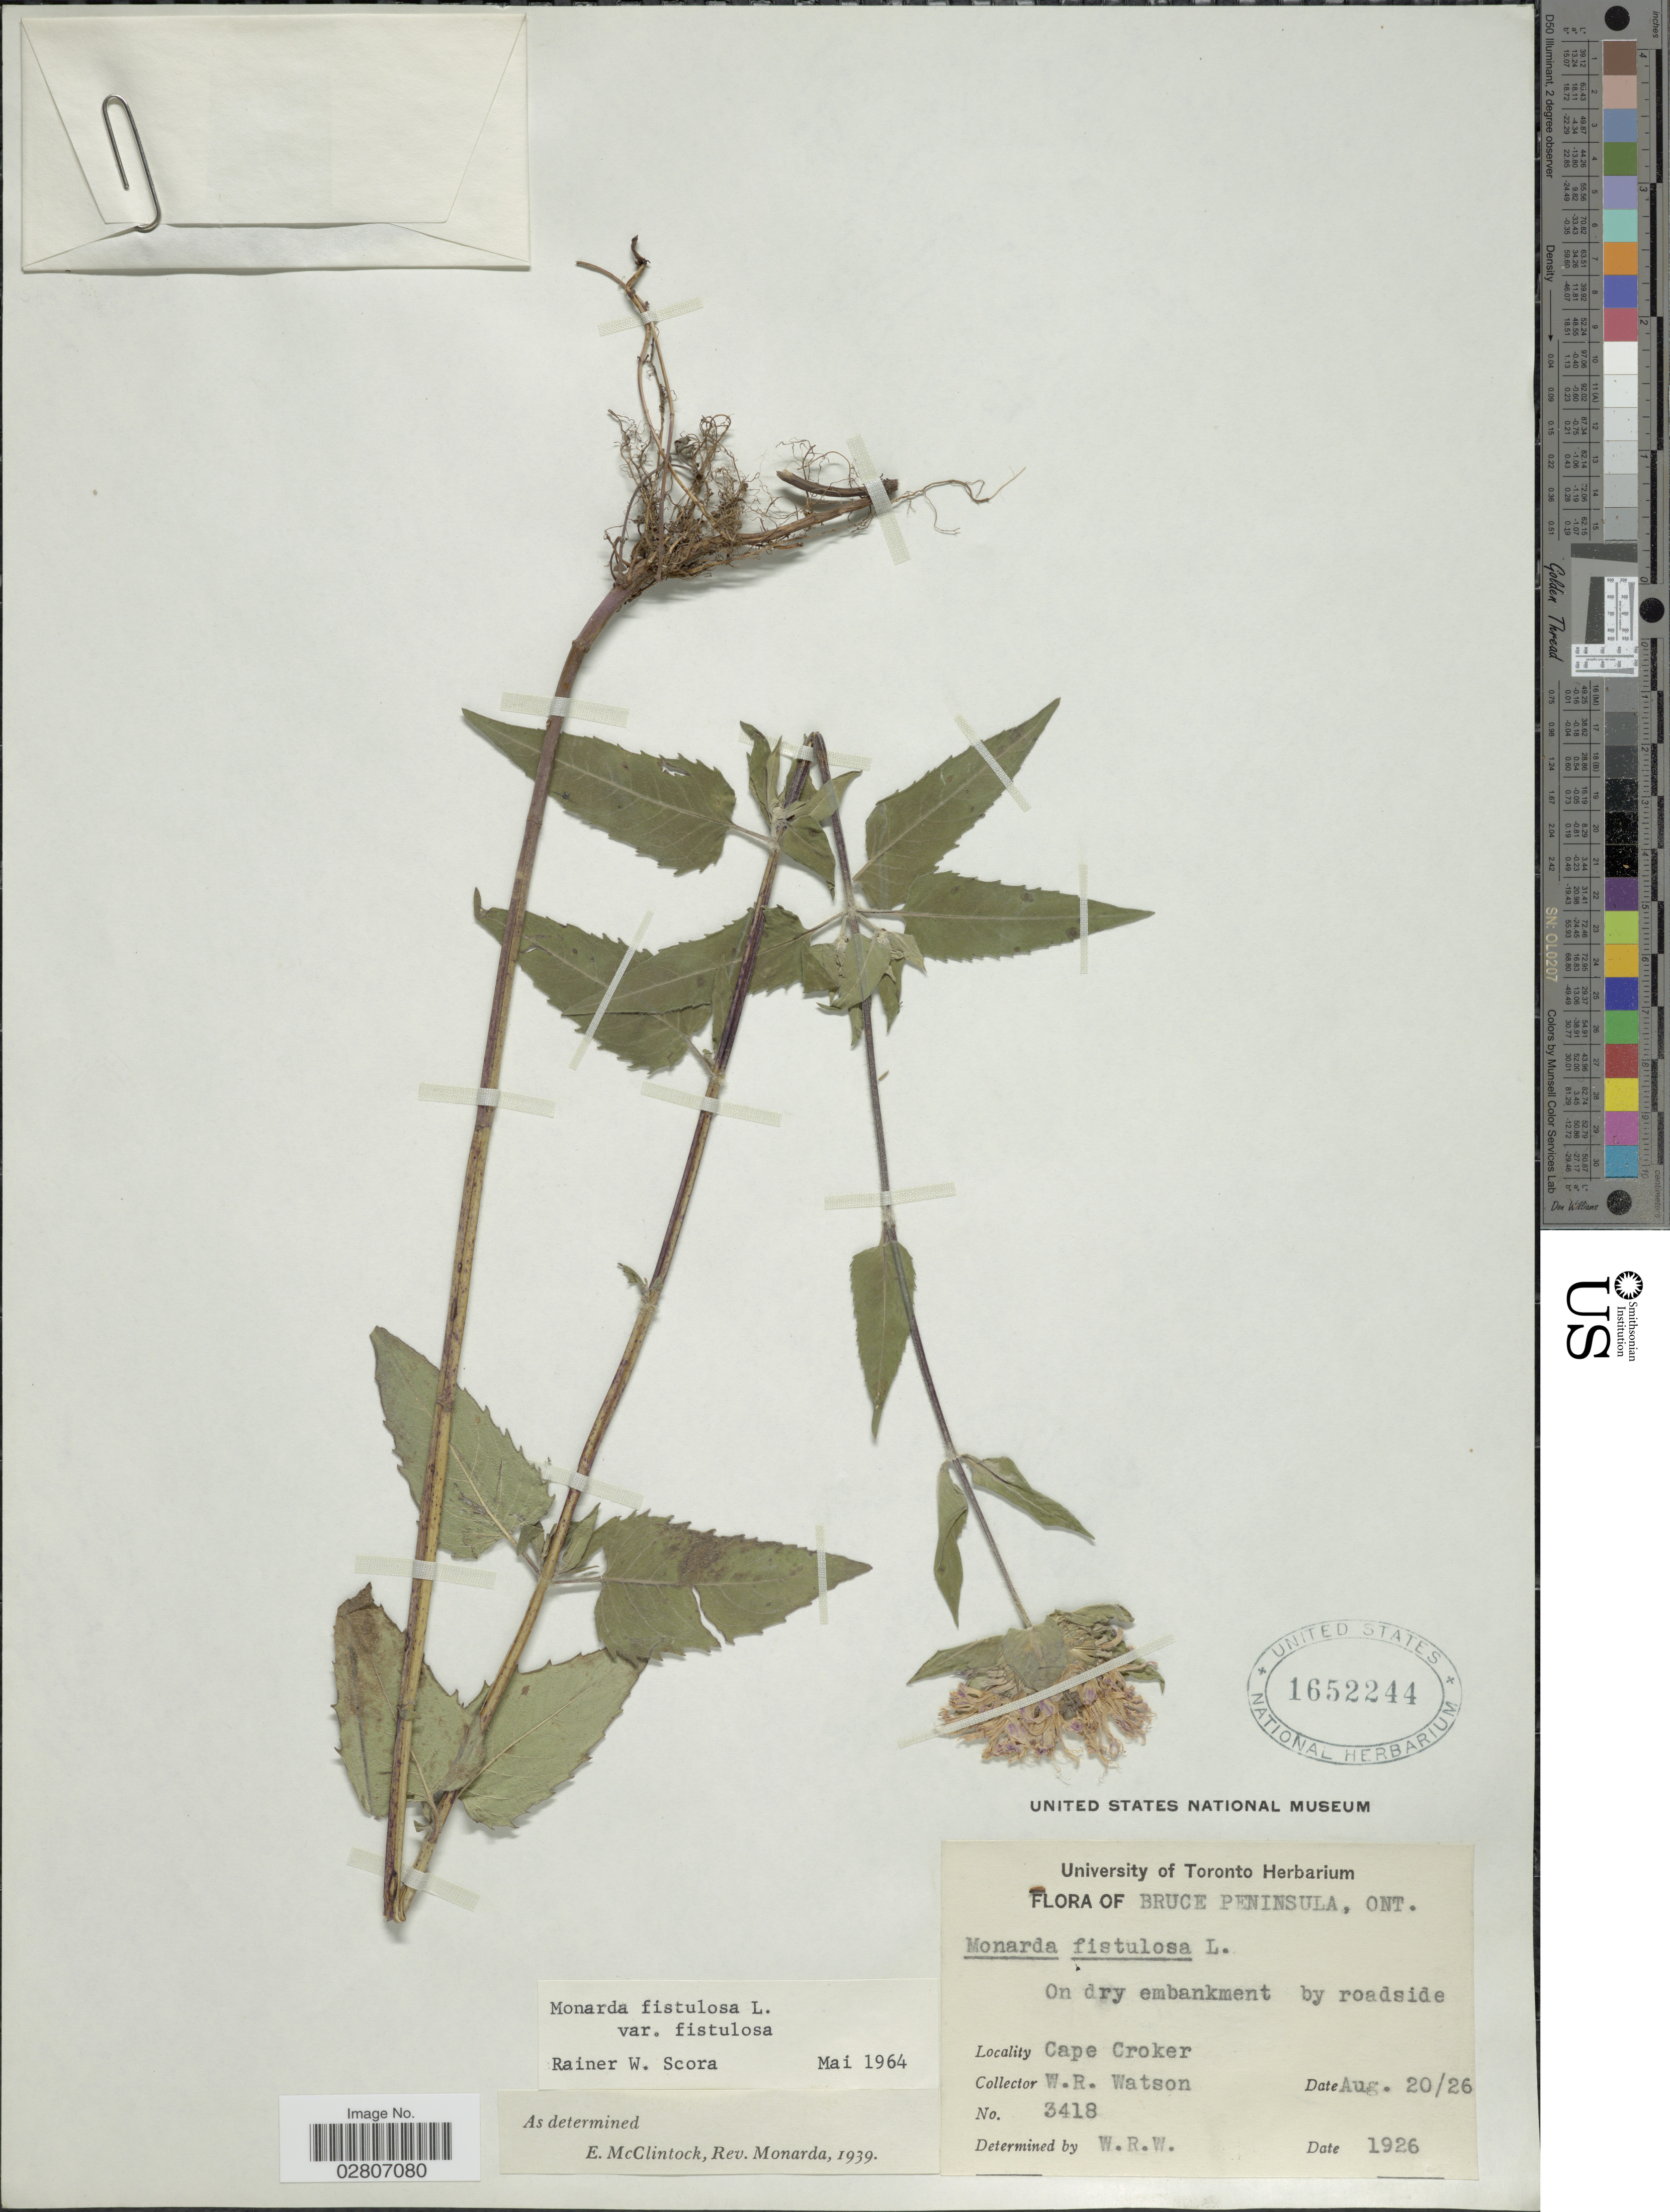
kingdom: Plantae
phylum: Tracheophyta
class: Magnoliopsida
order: Lamiales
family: Lamiaceae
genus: Monarda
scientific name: Monarda fistulosa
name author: L.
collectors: W. R. Watson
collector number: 3418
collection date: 1926-08-20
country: Canada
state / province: Ontario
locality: Bruce Peninsula. On dry embankment by roadside. Cape Croker.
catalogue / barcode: US 1652244